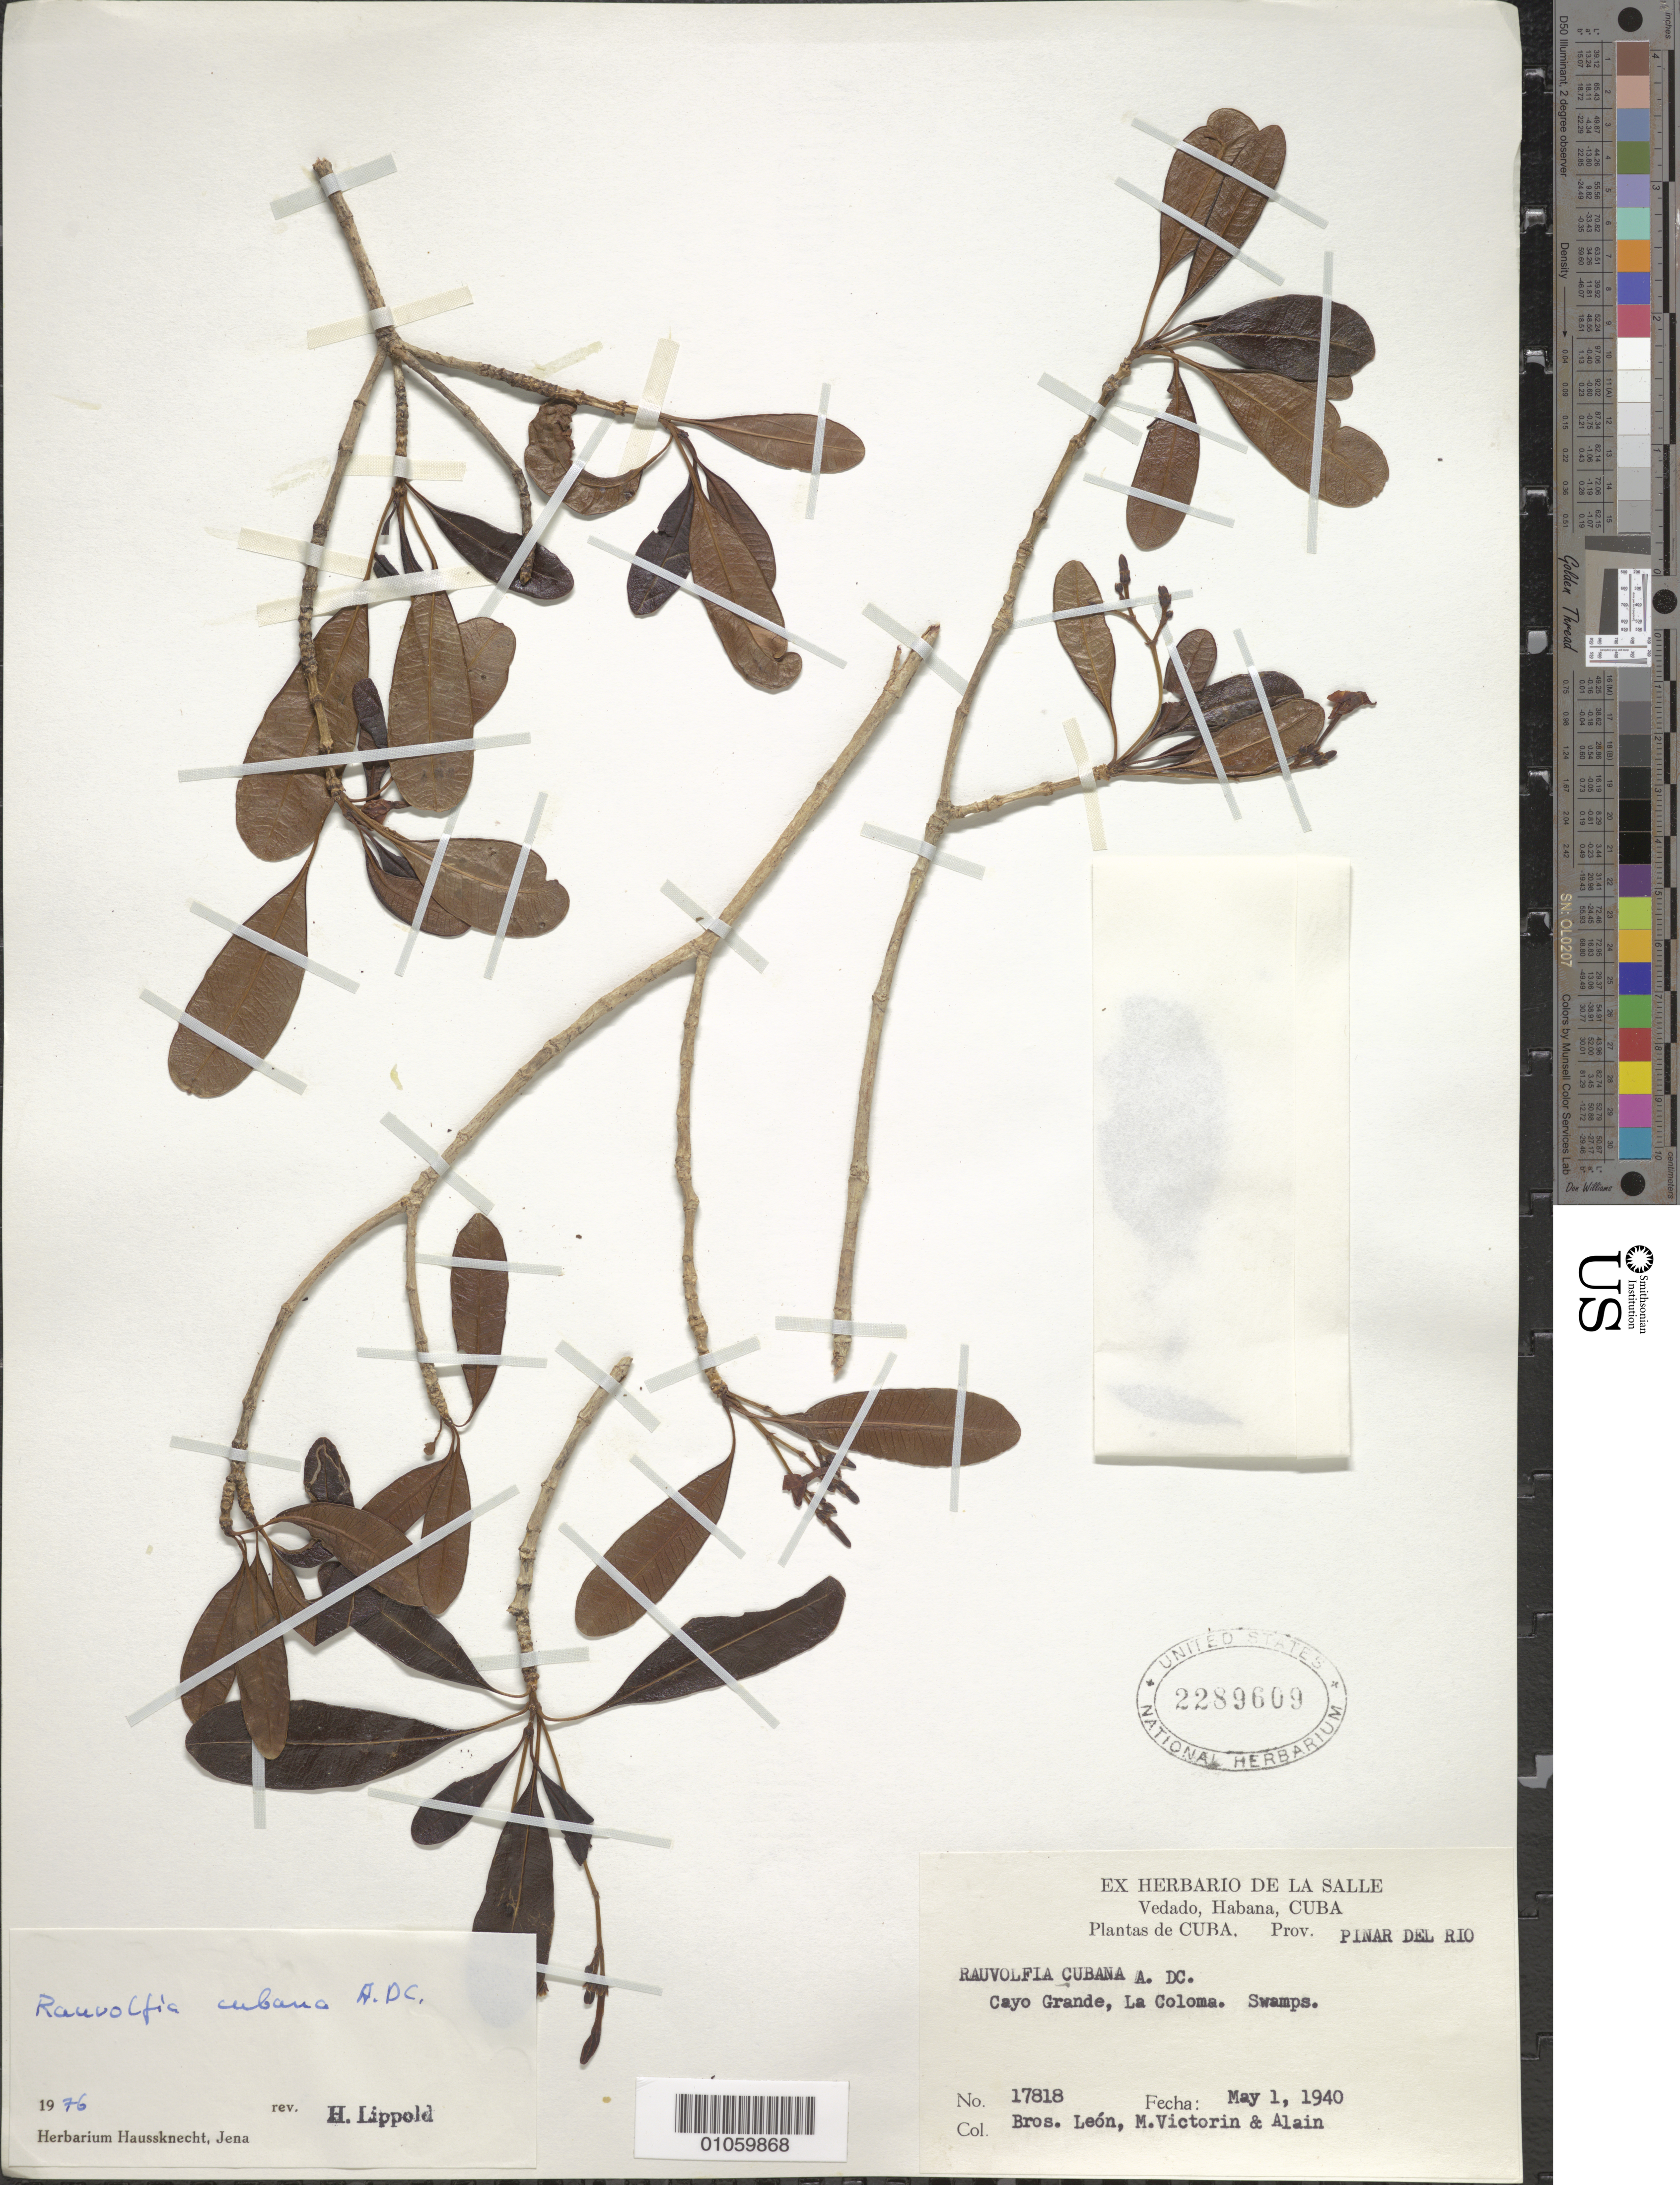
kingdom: Plantae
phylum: Tracheophyta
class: Magnoliopsida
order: Gentianales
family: Apocynaceae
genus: Rauvolfia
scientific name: Rauvolfia cubana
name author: A. DC.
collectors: Bro. León, F. Victorin & A. H. Liogier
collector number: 17818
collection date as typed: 01 May 1940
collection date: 1940-05-01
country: Cuba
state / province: Pinar del Rio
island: Cuba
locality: Cayo Grande, La Coloma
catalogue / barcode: US 2289609